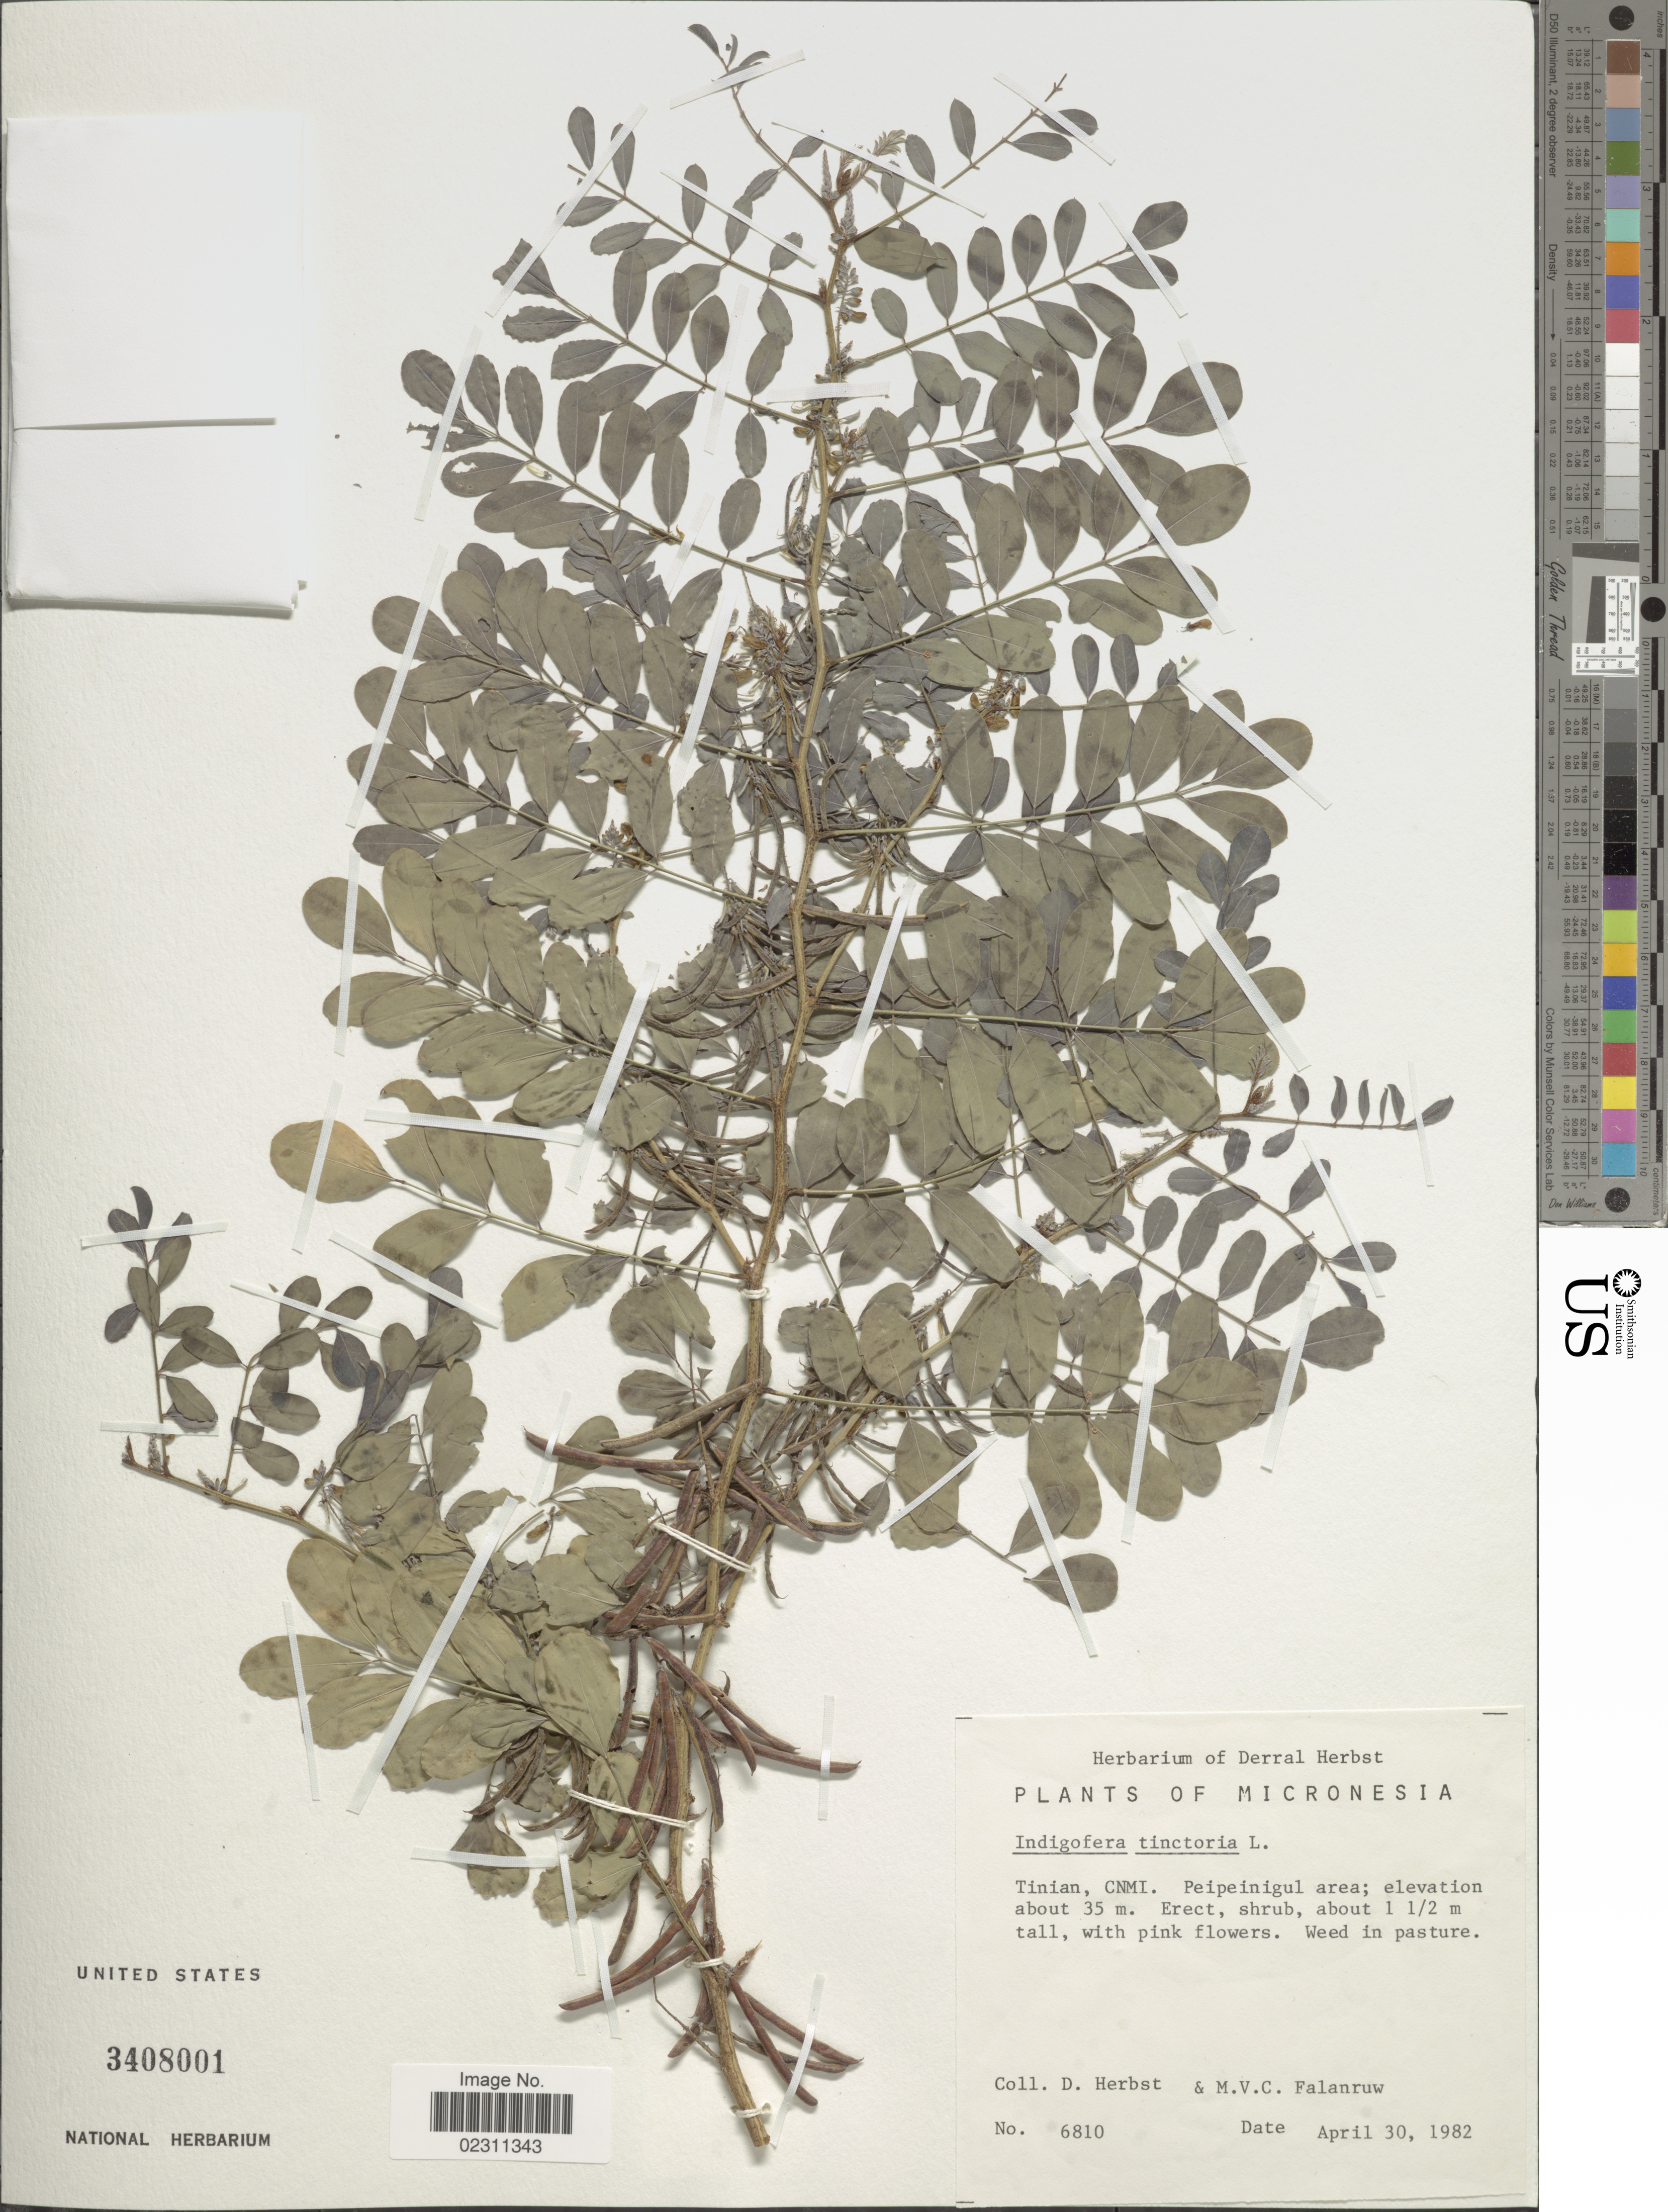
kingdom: Plantae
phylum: Tracheophyta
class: Magnoliopsida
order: Fabales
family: Fabaceae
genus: Indigofera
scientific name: Indigofera suffruticosa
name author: Mill.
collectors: D. Herbst & M. V. Falanruw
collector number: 6810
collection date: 1982-04-30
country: Northern Mariana Islands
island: Tinian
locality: Tinian, CNMI. Peipeinigul area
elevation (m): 35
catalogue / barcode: US 3408001